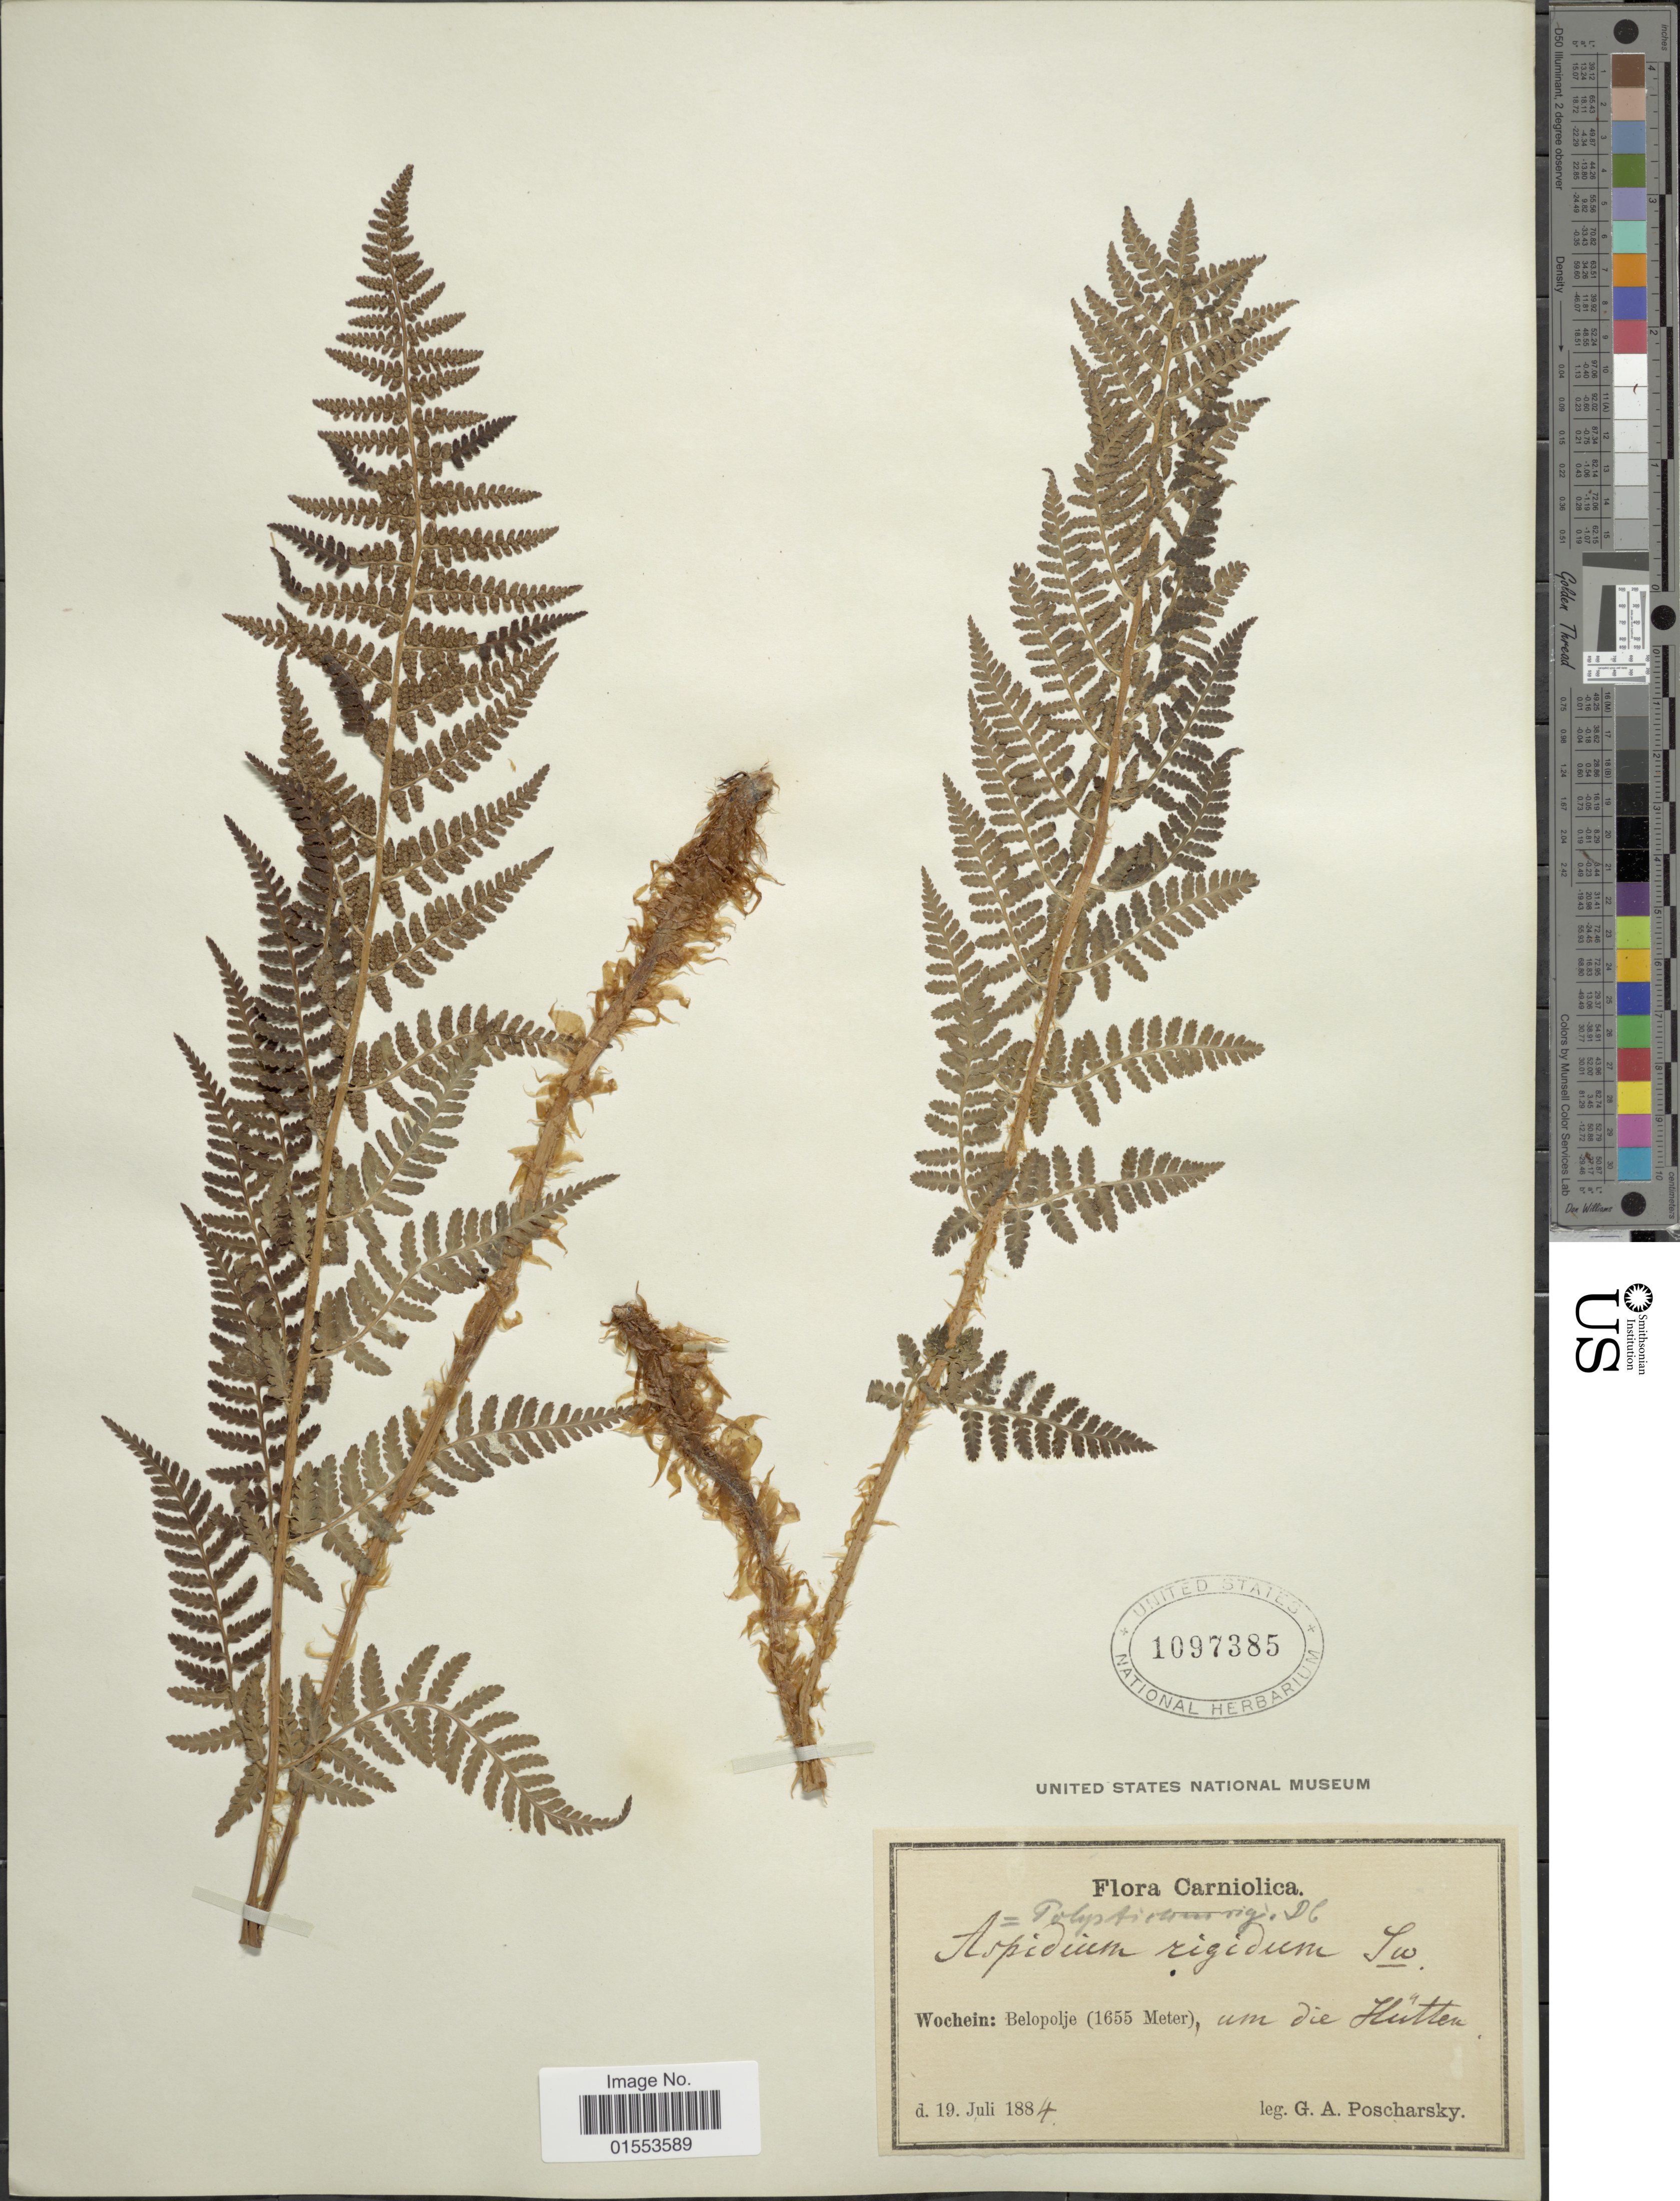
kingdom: Plantae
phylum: Tracheophyta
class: Polypodiopsida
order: Polypodiales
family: Dryopteridaceae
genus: Dryopteris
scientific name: Dryopteris rigida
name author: Underw.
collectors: G. Poscharsky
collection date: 1884-07-19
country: Slovenia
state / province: Bohinj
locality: Carniolica, Wochein: Belopolje, um die Hutten.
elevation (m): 1650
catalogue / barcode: US 1097385